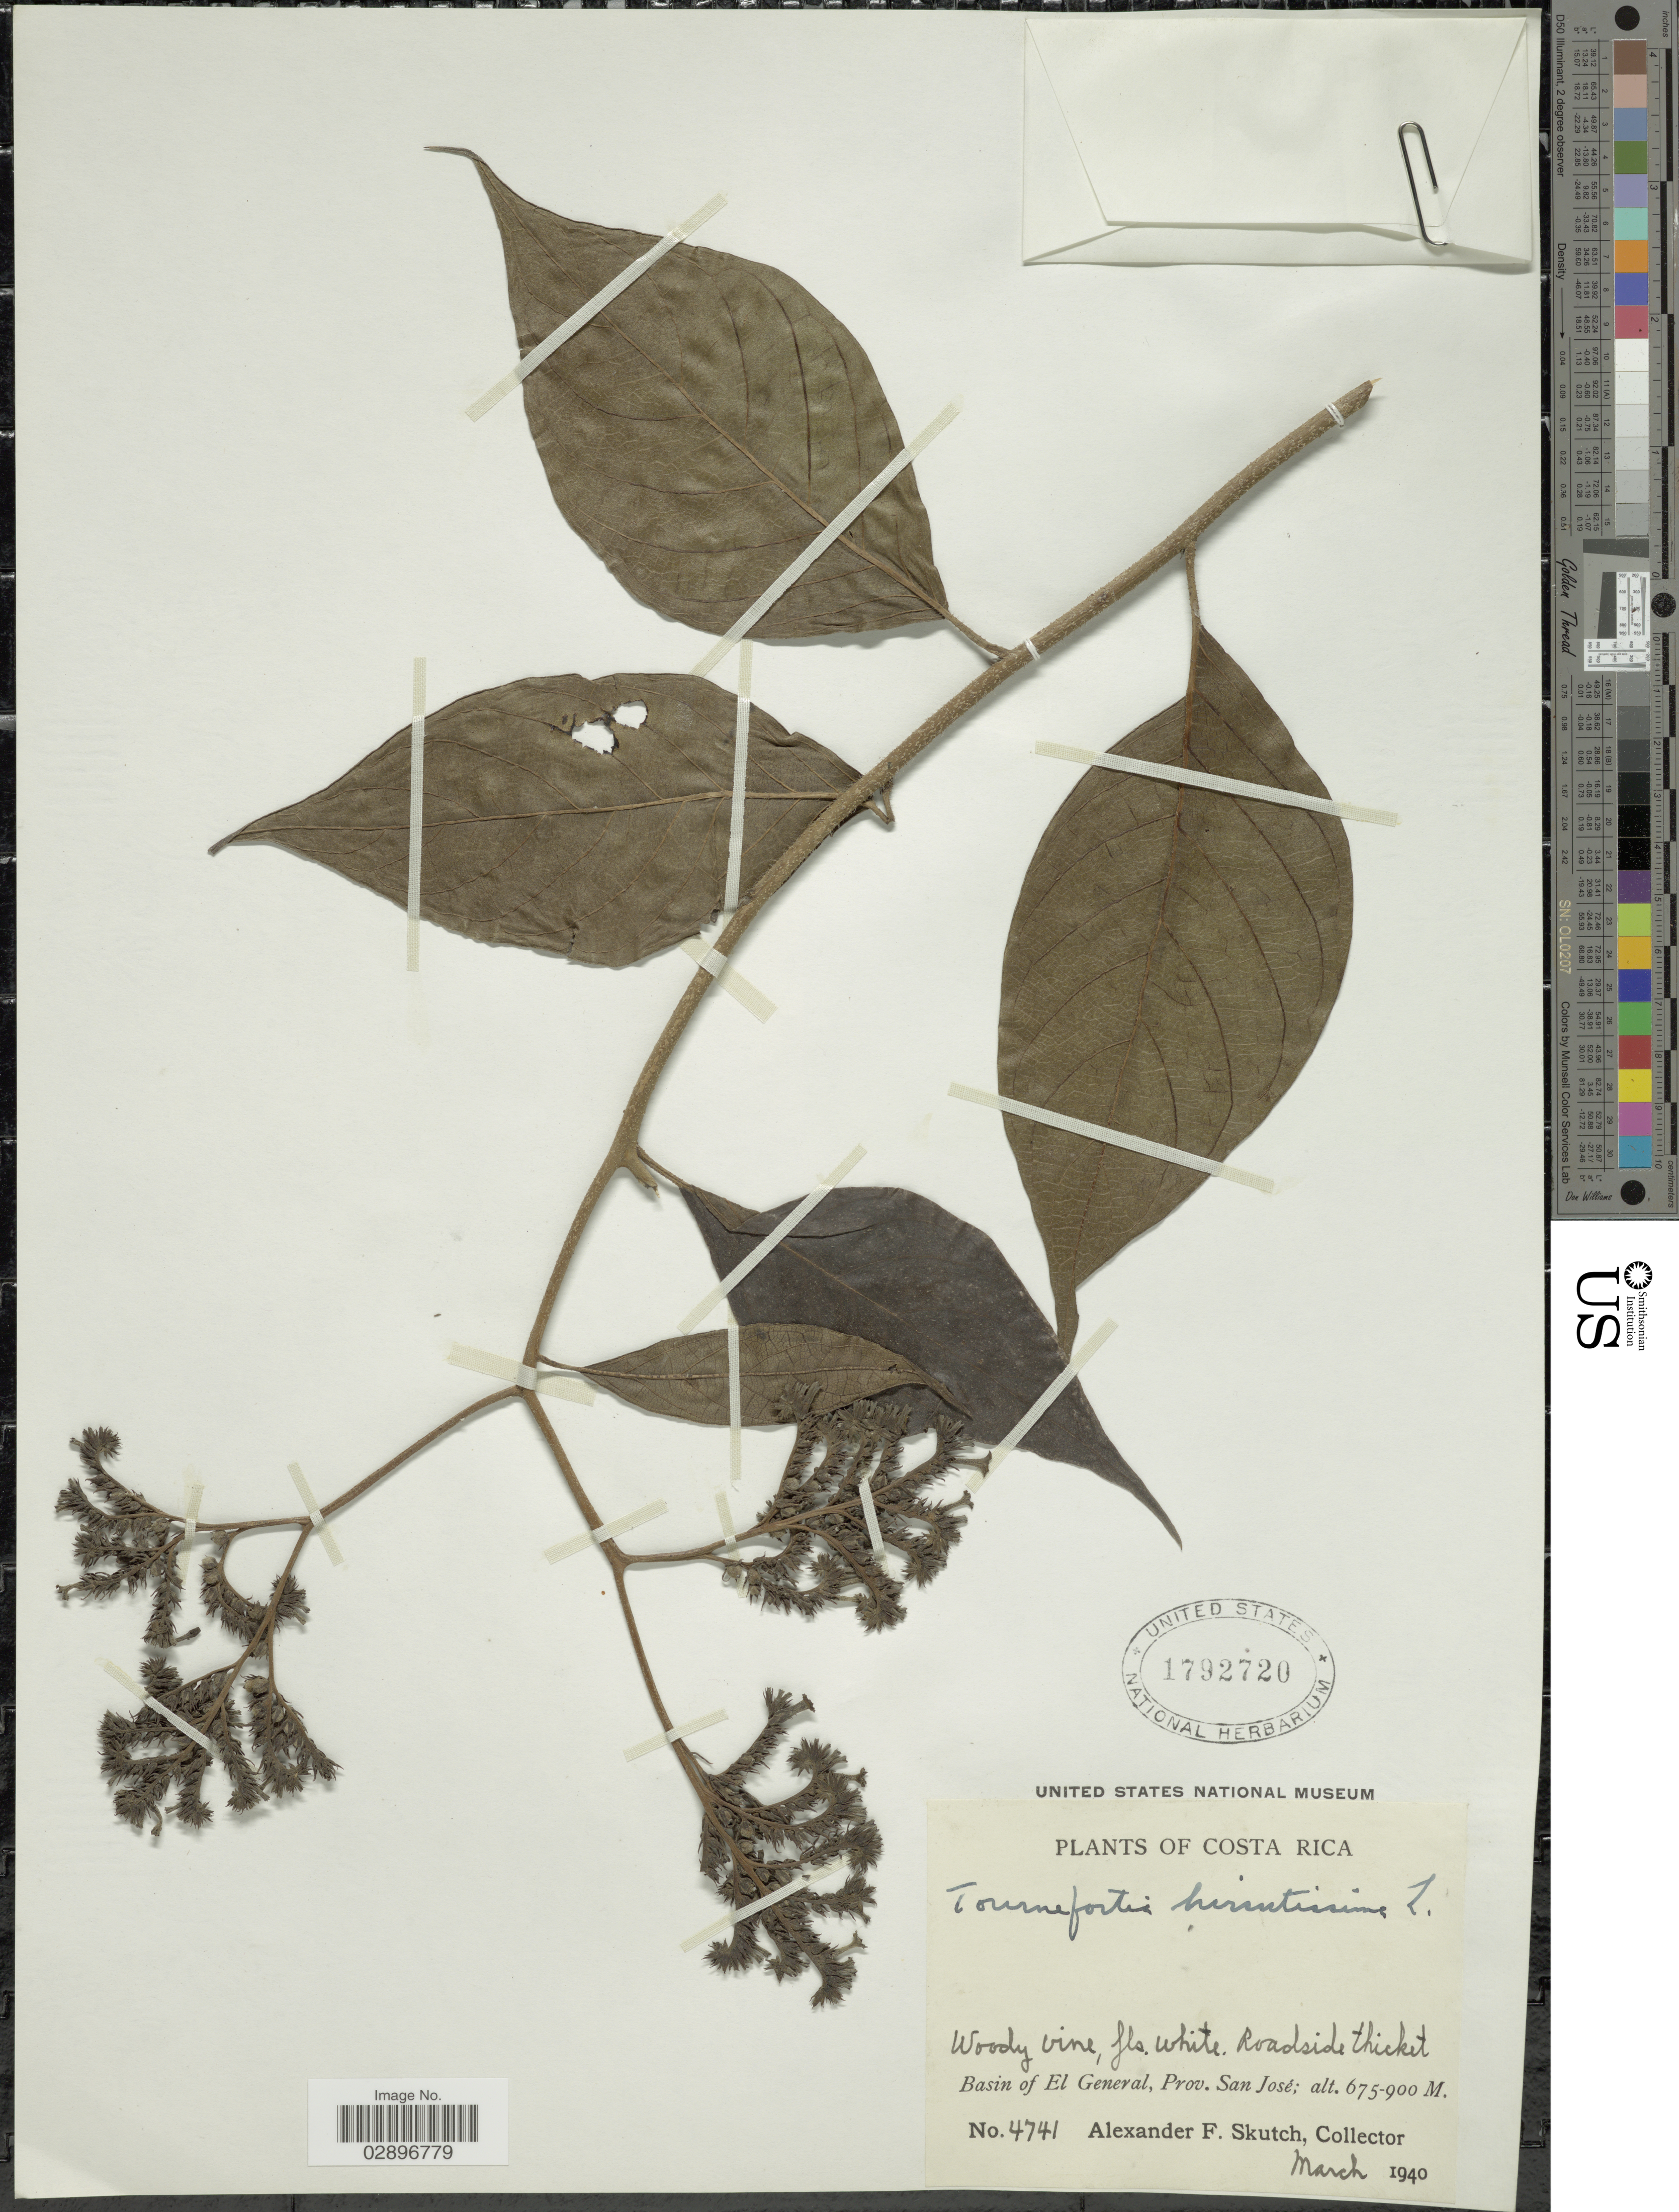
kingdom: Plantae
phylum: Tracheophyta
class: Magnoliopsida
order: Boraginales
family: Heliotropiaceae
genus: Tournefortia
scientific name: Tournefortia hirsutissima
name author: L.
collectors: A. F. Skutch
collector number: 4741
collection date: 1940-03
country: Costa Rica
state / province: San José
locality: Basin of el General.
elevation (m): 675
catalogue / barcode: US 1792720